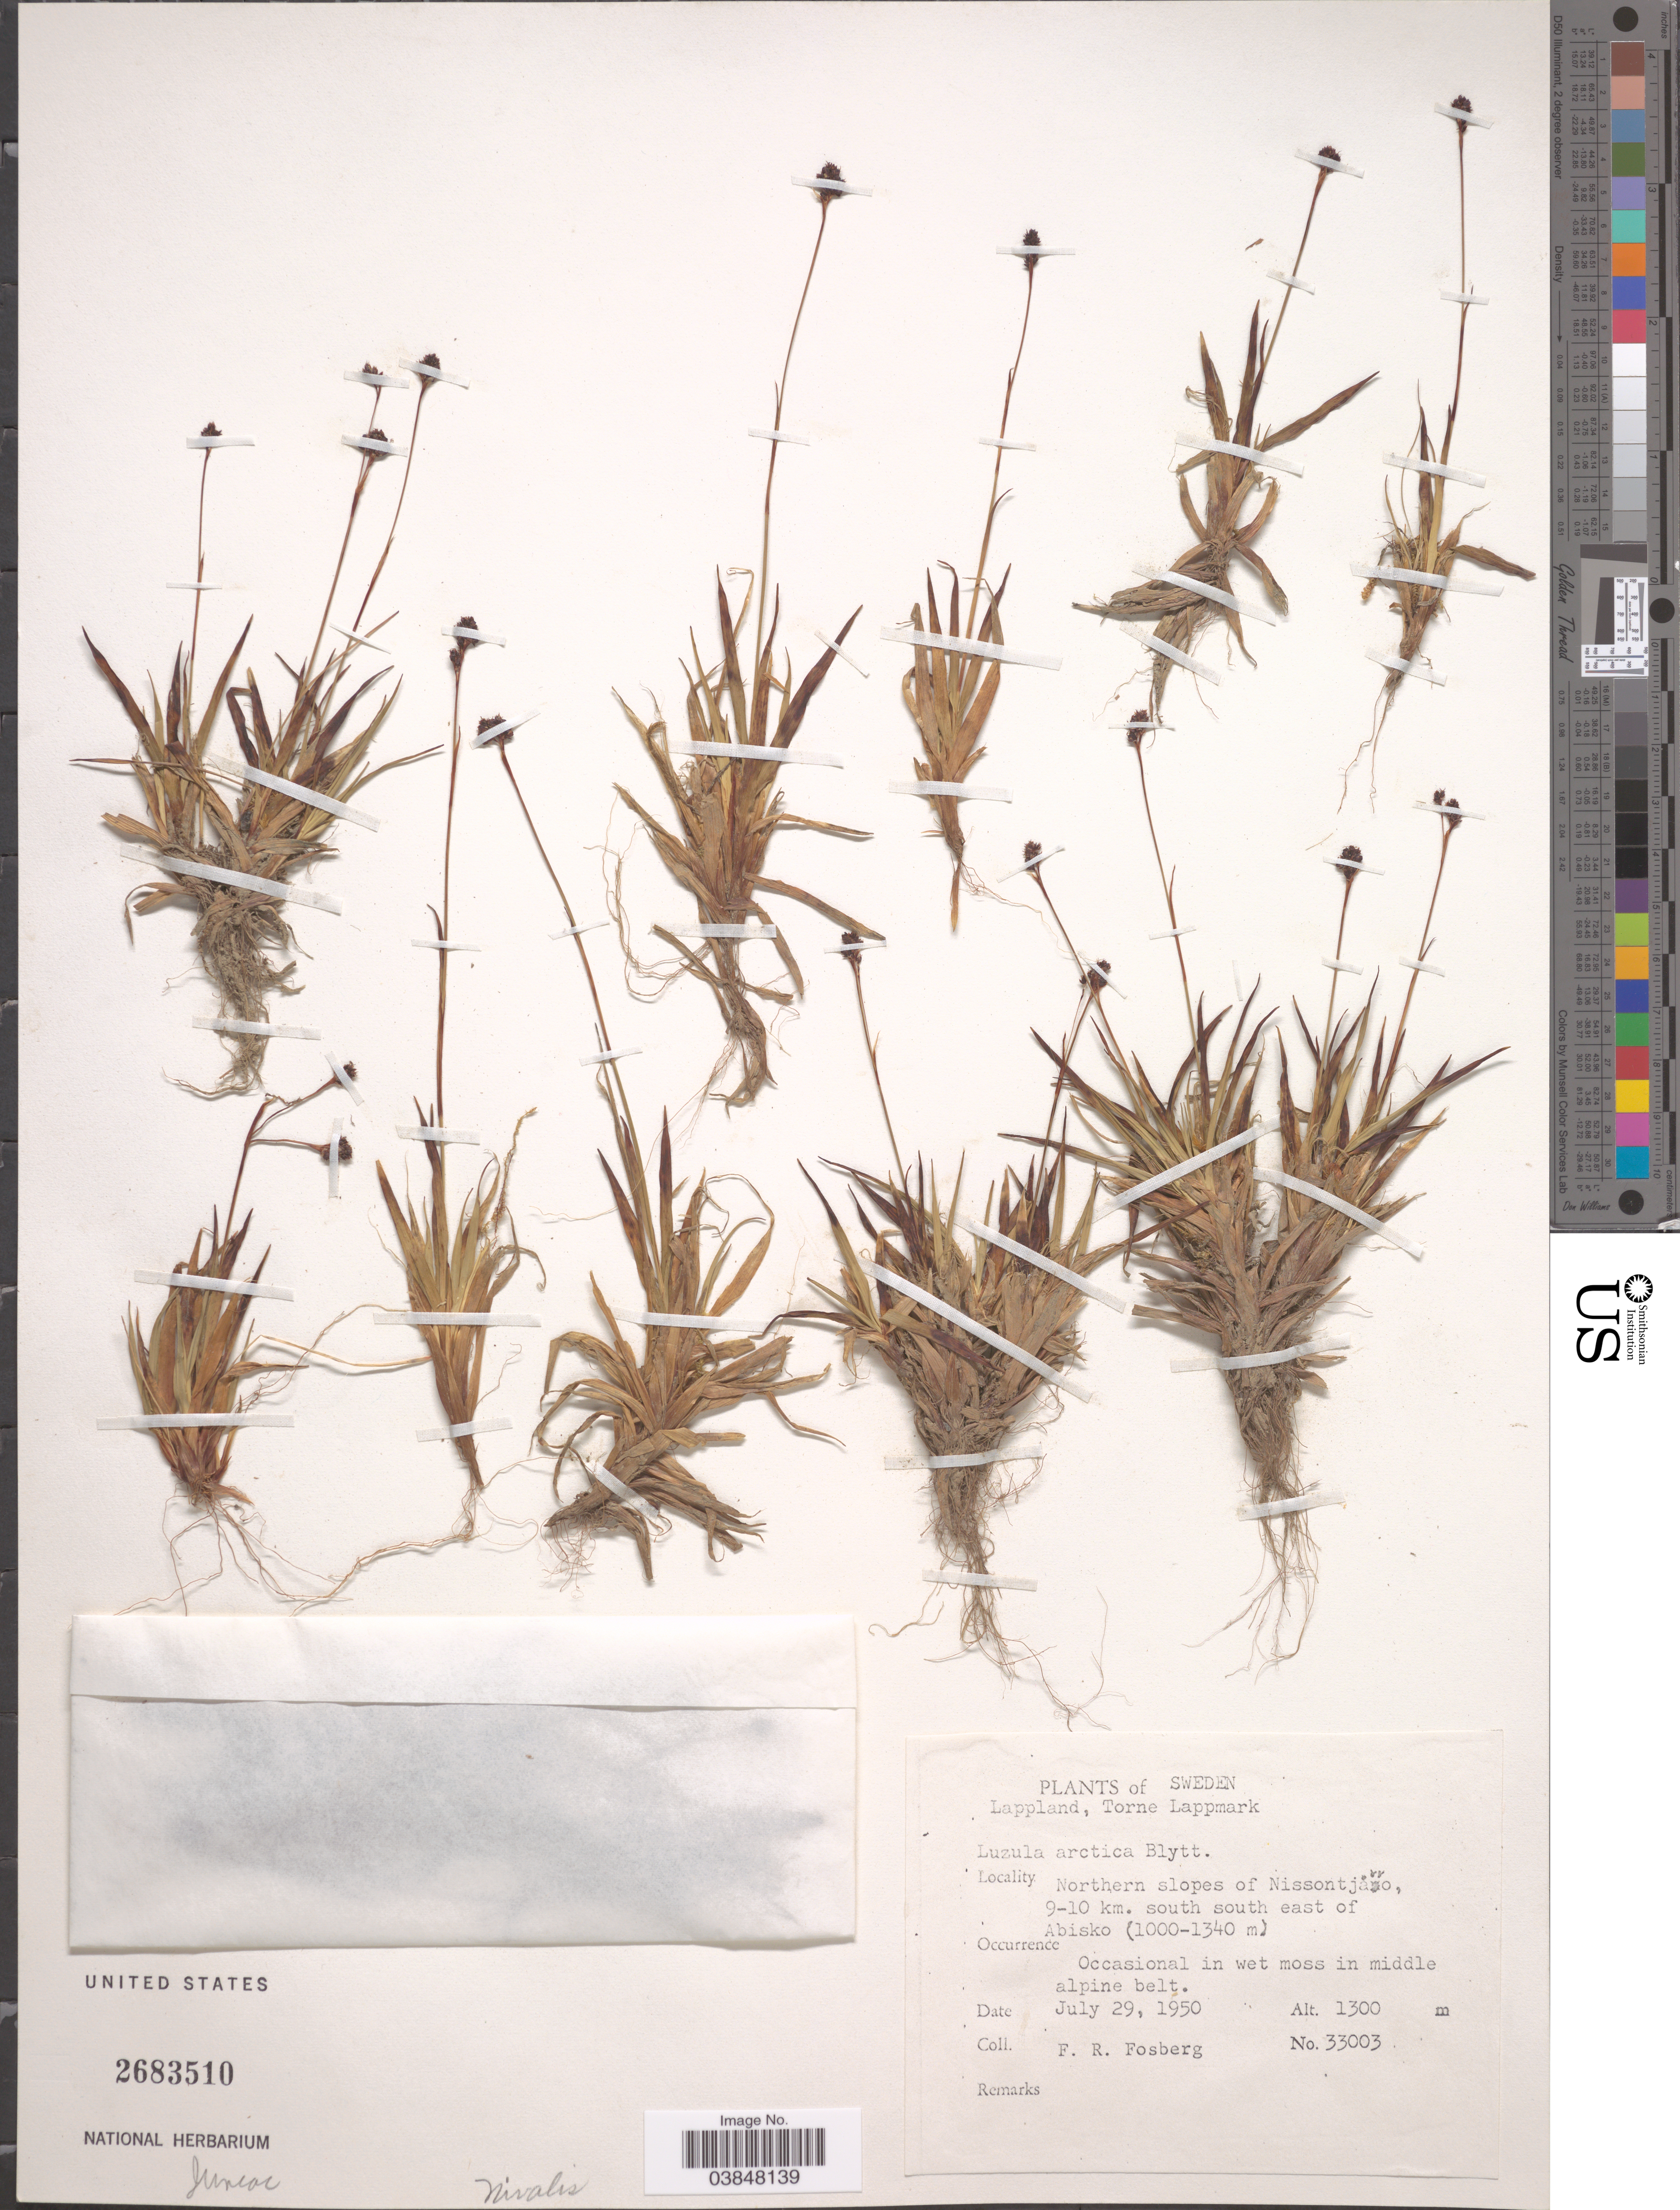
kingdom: Plantae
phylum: Tracheophyta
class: Liliopsida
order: Poales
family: Juncaceae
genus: Luzula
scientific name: Luzula nivalis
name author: (Laest.) Spreng.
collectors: F. R. Fosberg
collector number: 33003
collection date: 1950-07-29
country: Sweden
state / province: Norrbotten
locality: Lappland, Torne Lappmark. Northern slopes of Nissontjårro, 9-10 km. south south east of Abisko (1000-1340 m.).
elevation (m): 1300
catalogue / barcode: US 2683510